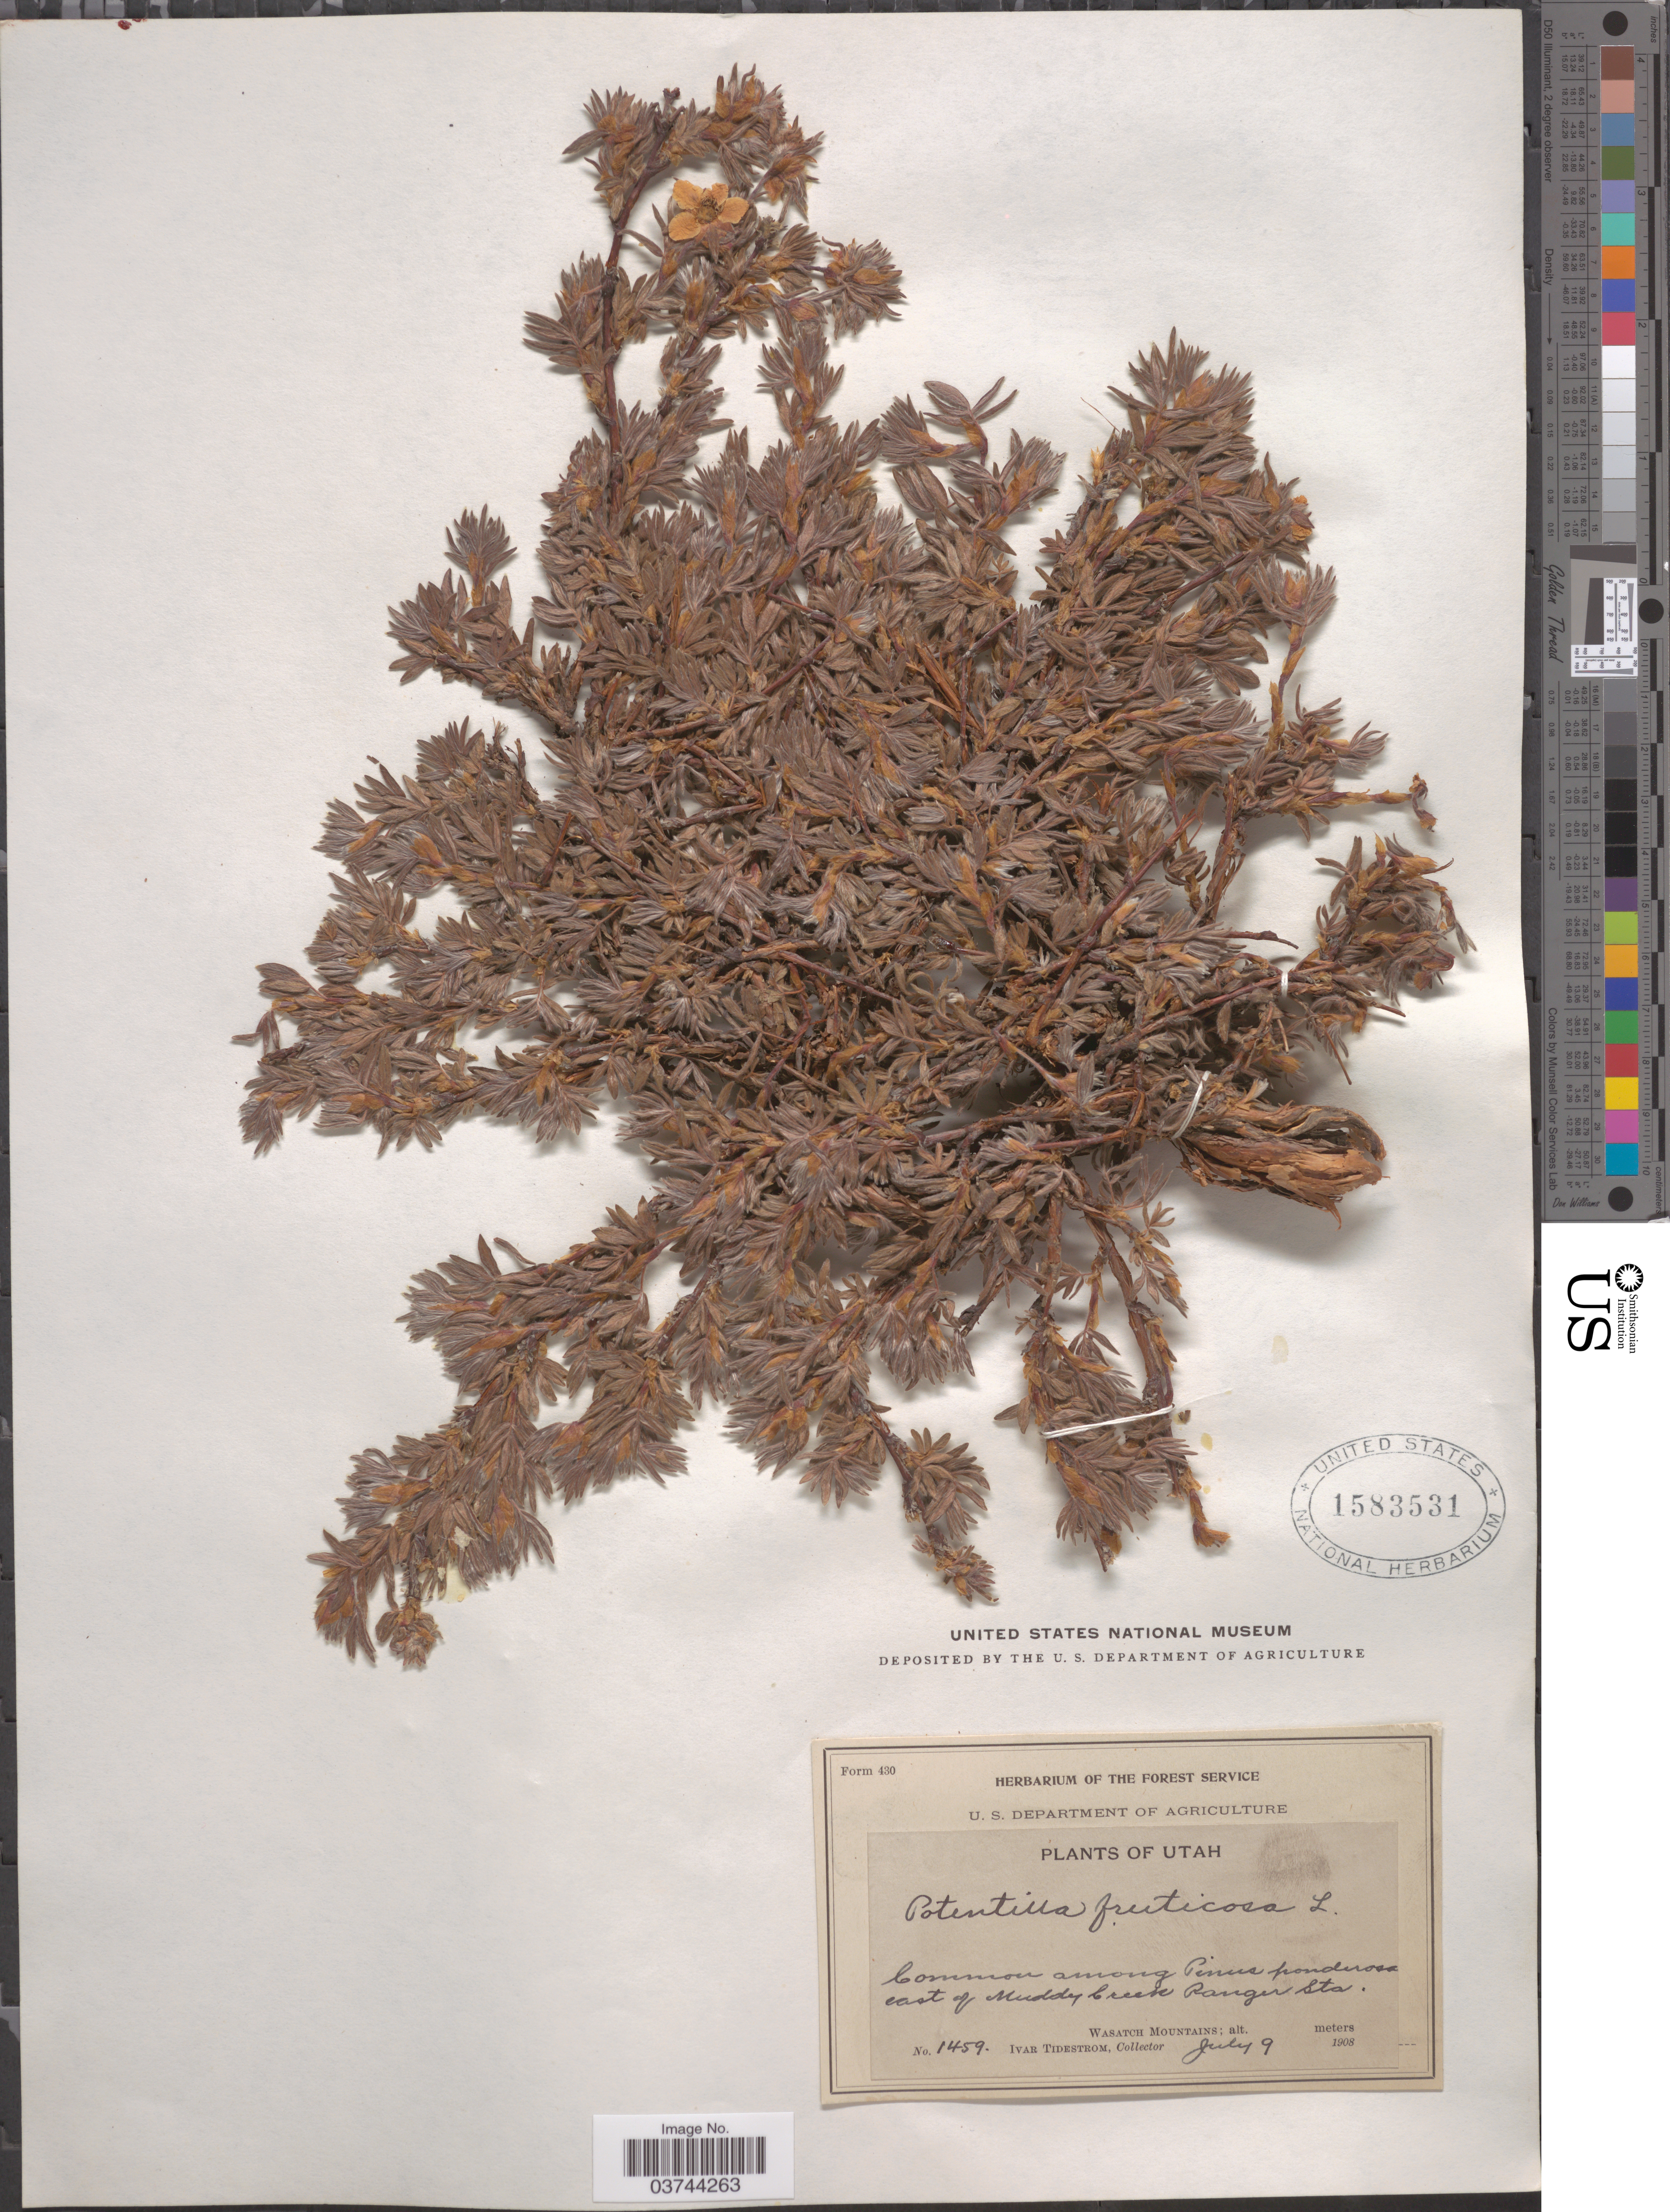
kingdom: Plantae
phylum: Tracheophyta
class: Magnoliopsida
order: Rosales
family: Rosaceae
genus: Dasiphora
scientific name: Dasiphora fruticosa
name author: (L.) Rydb.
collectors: I. F. Tidestrom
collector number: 1459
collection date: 1908-07-09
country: United States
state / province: Utah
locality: East of Muddy Creek Ranger Sta. Wasatch Mountains.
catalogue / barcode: US 1583531